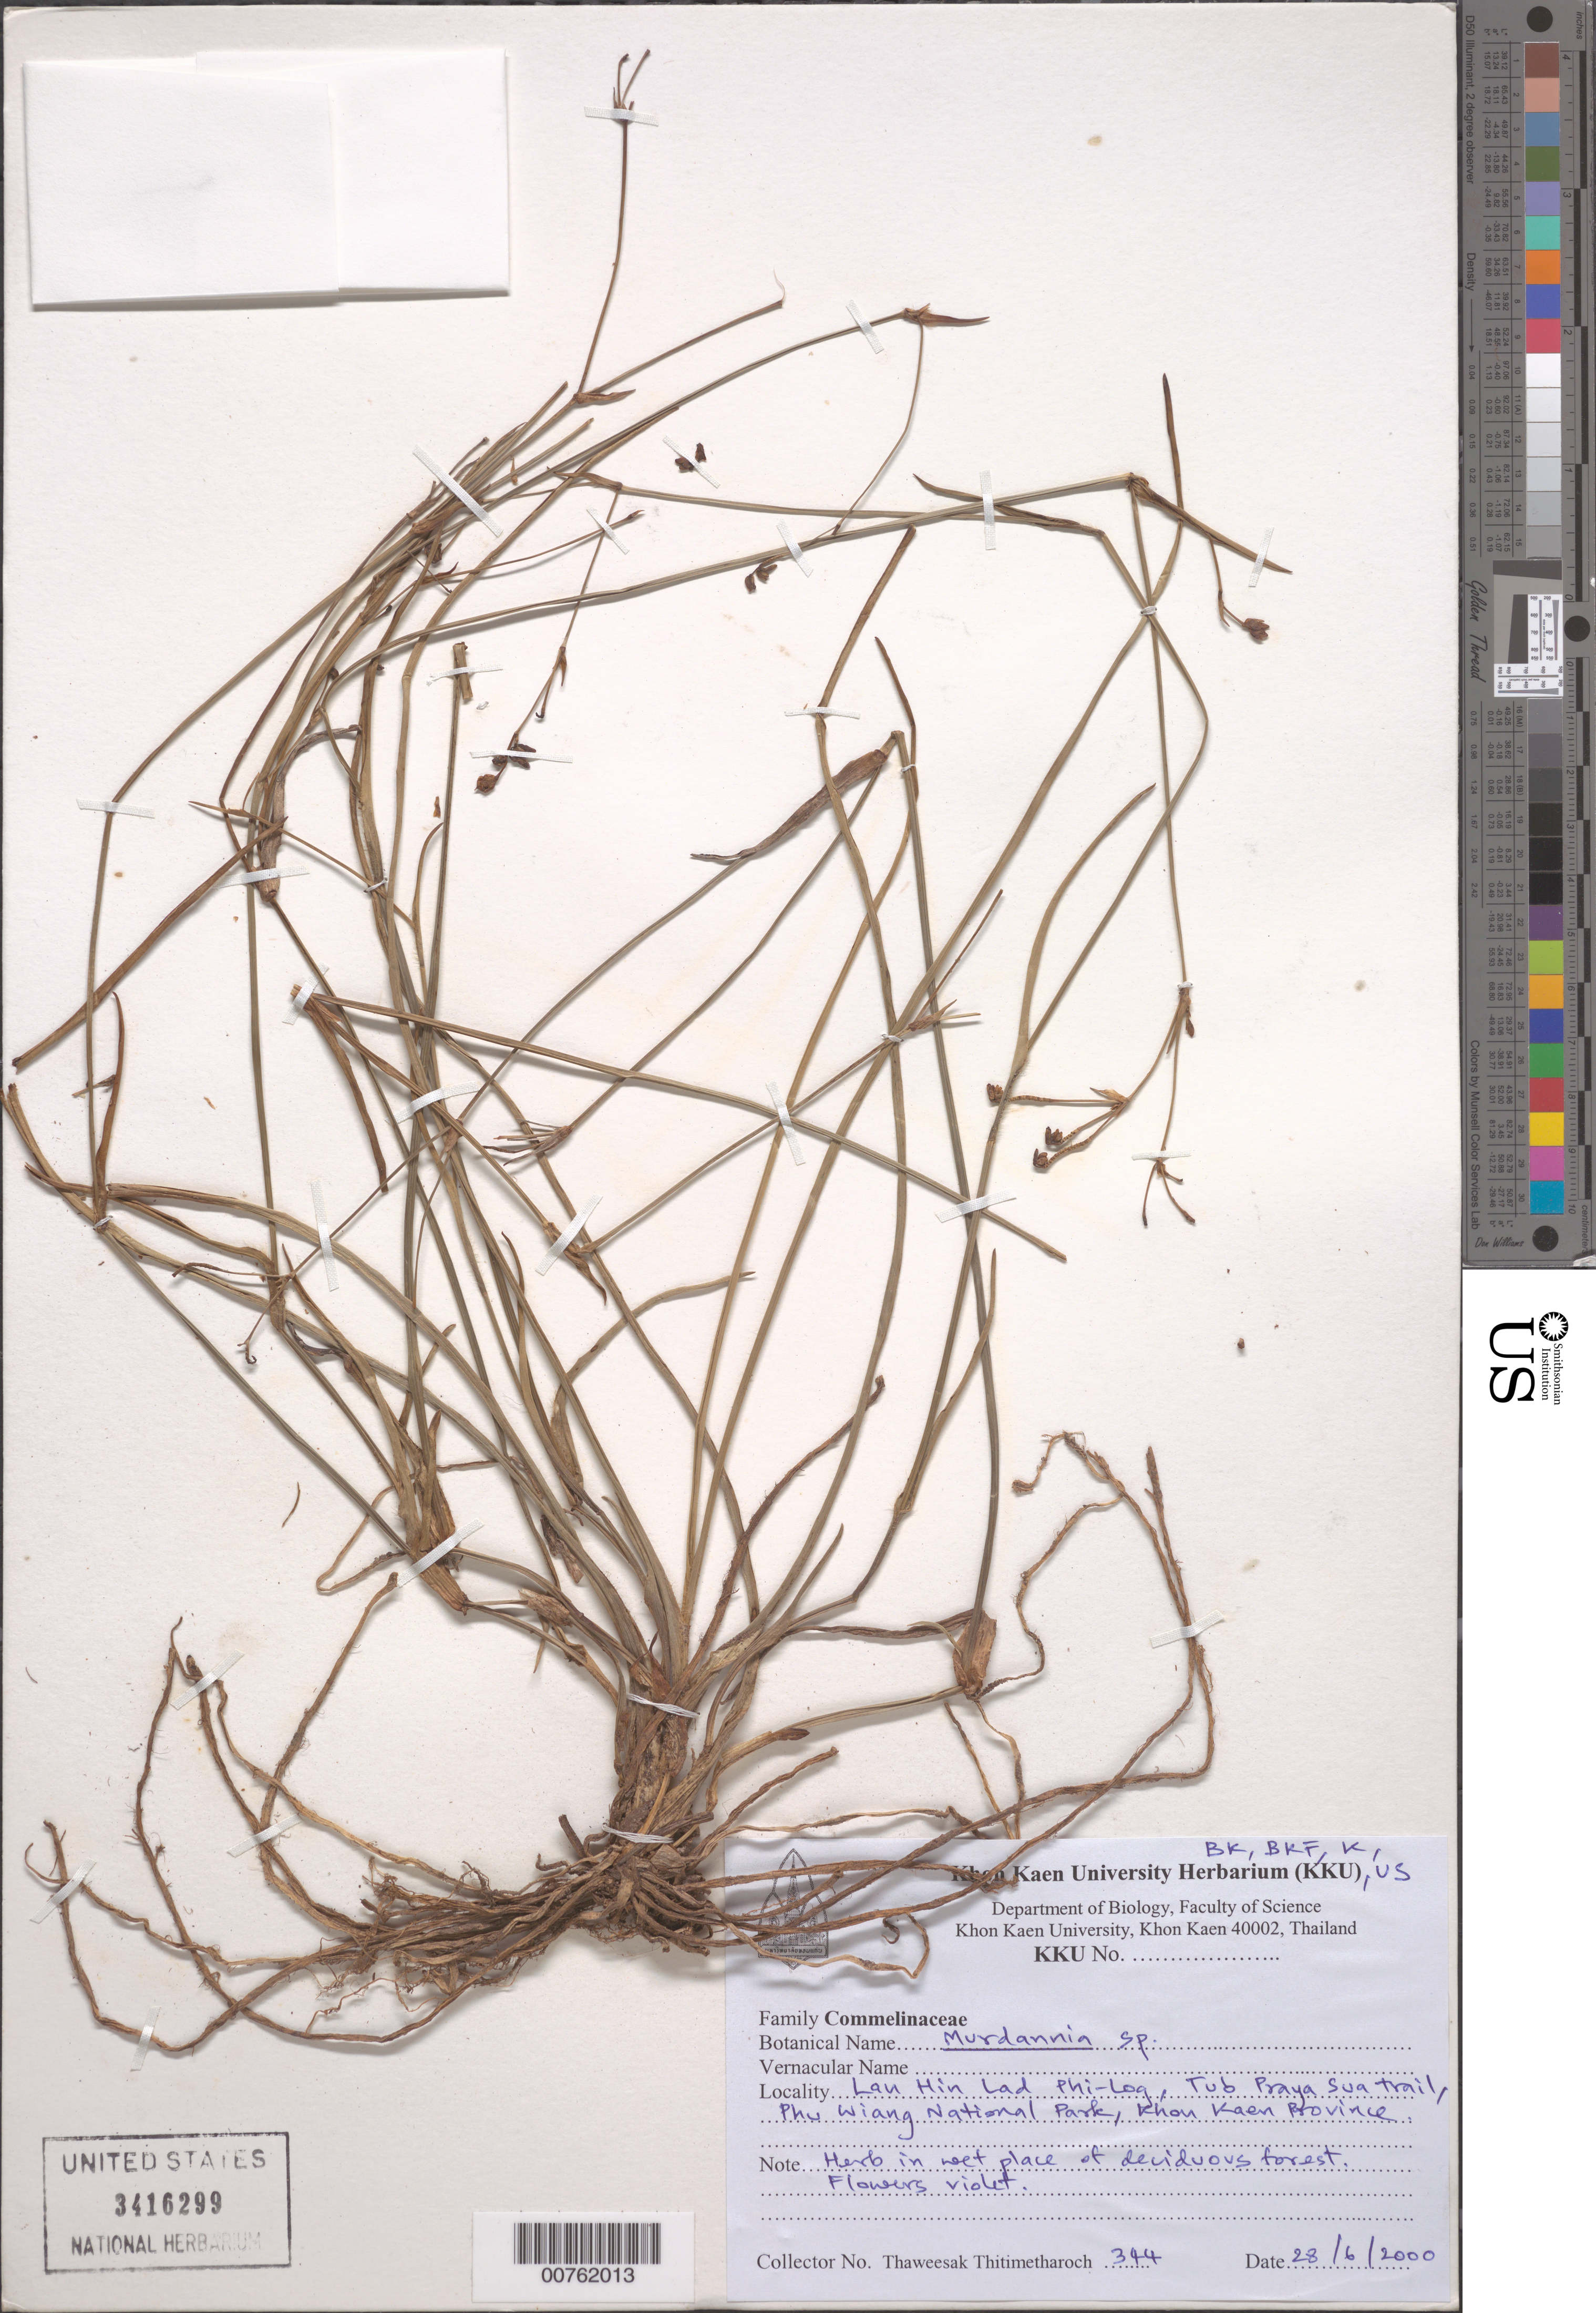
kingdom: Plantae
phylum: Tracheophyta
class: Liliopsida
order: Commelinales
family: Commelinaceae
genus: Murdannia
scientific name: Murdannia sp.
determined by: Faden, Robert B., (US), Smithsonian Institution - National Museum of Natural History (UNITED STATES)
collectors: T. Thitimetharoch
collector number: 344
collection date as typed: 28 Jun 2000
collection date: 2000-06-28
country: Thailand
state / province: Khon Kaen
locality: Lan Hin Lad Phi-Log, Tub Praya Sua Trail, Phu Wiang National Park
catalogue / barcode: US 3416299